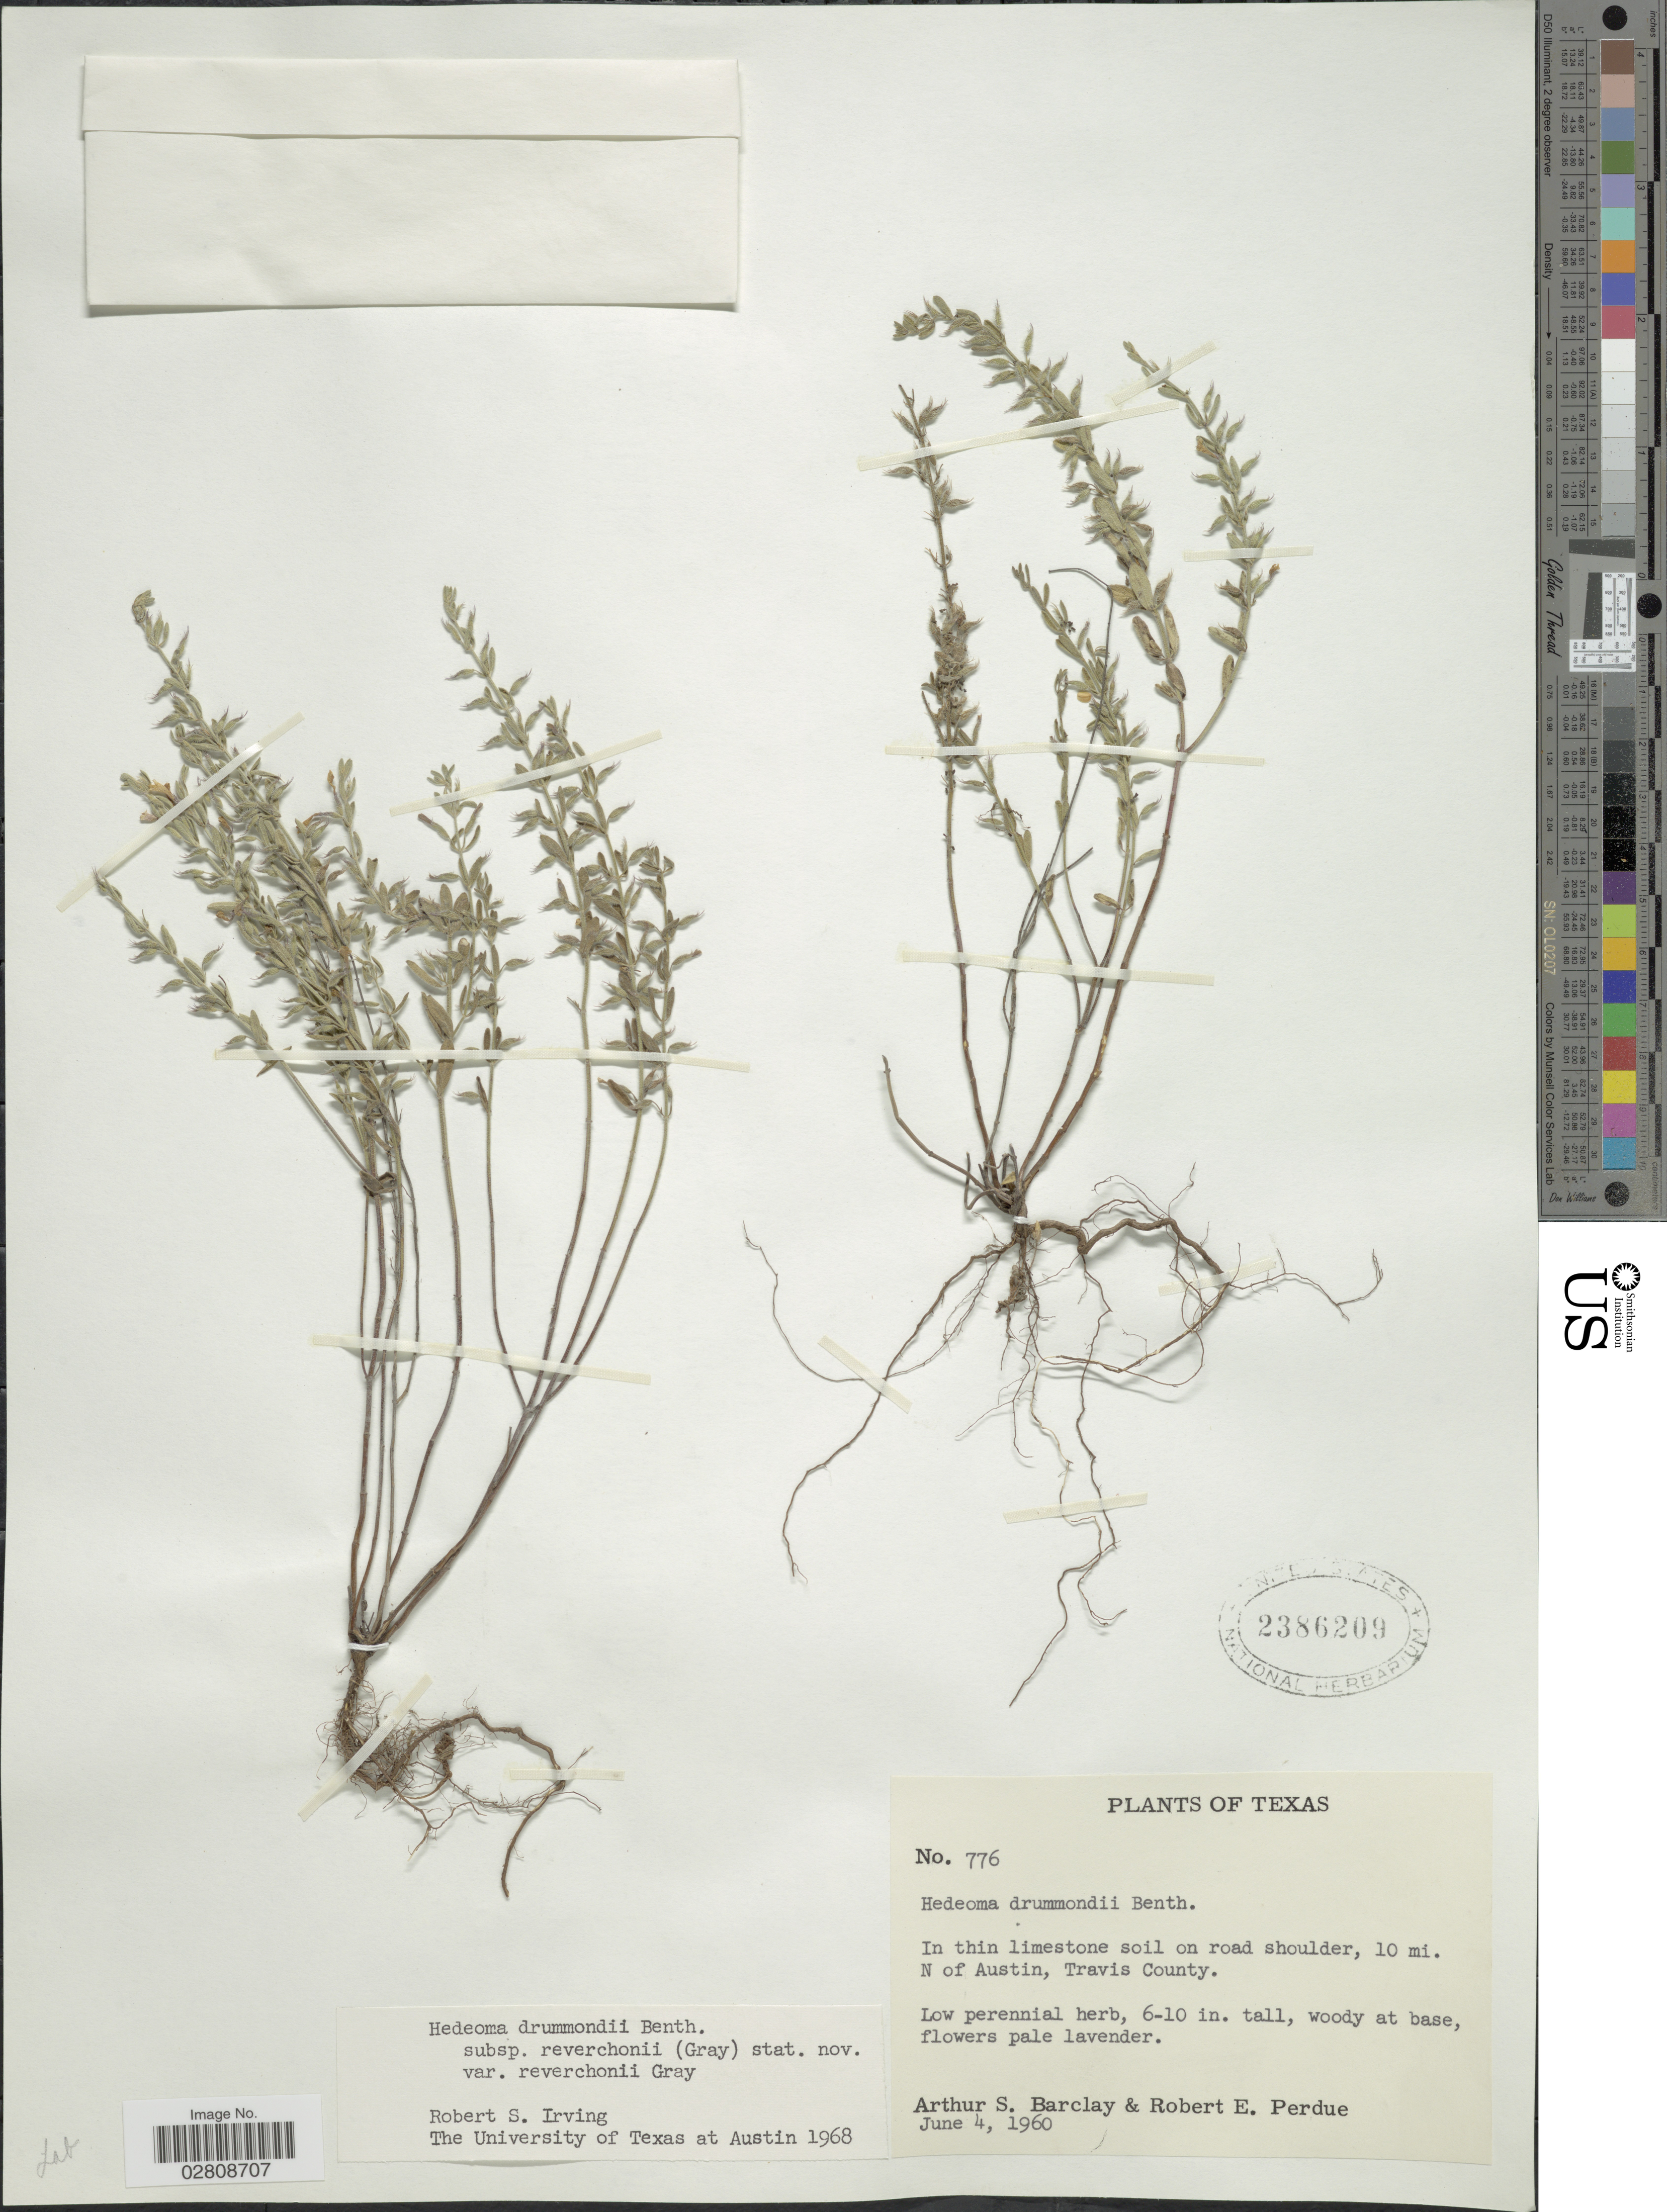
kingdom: Plantae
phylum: Tracheophyta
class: Magnoliopsida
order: Lamiales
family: Lamiaceae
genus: Hedeoma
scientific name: Hedeoma drummondii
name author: Benth.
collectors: A. S. Barclay & R. E. Perdue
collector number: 776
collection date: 1960-06-04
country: United States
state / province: Texas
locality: In thin limestone soil on road shoulder, 10 mi. N of Austin, Travis County.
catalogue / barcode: US 2386209